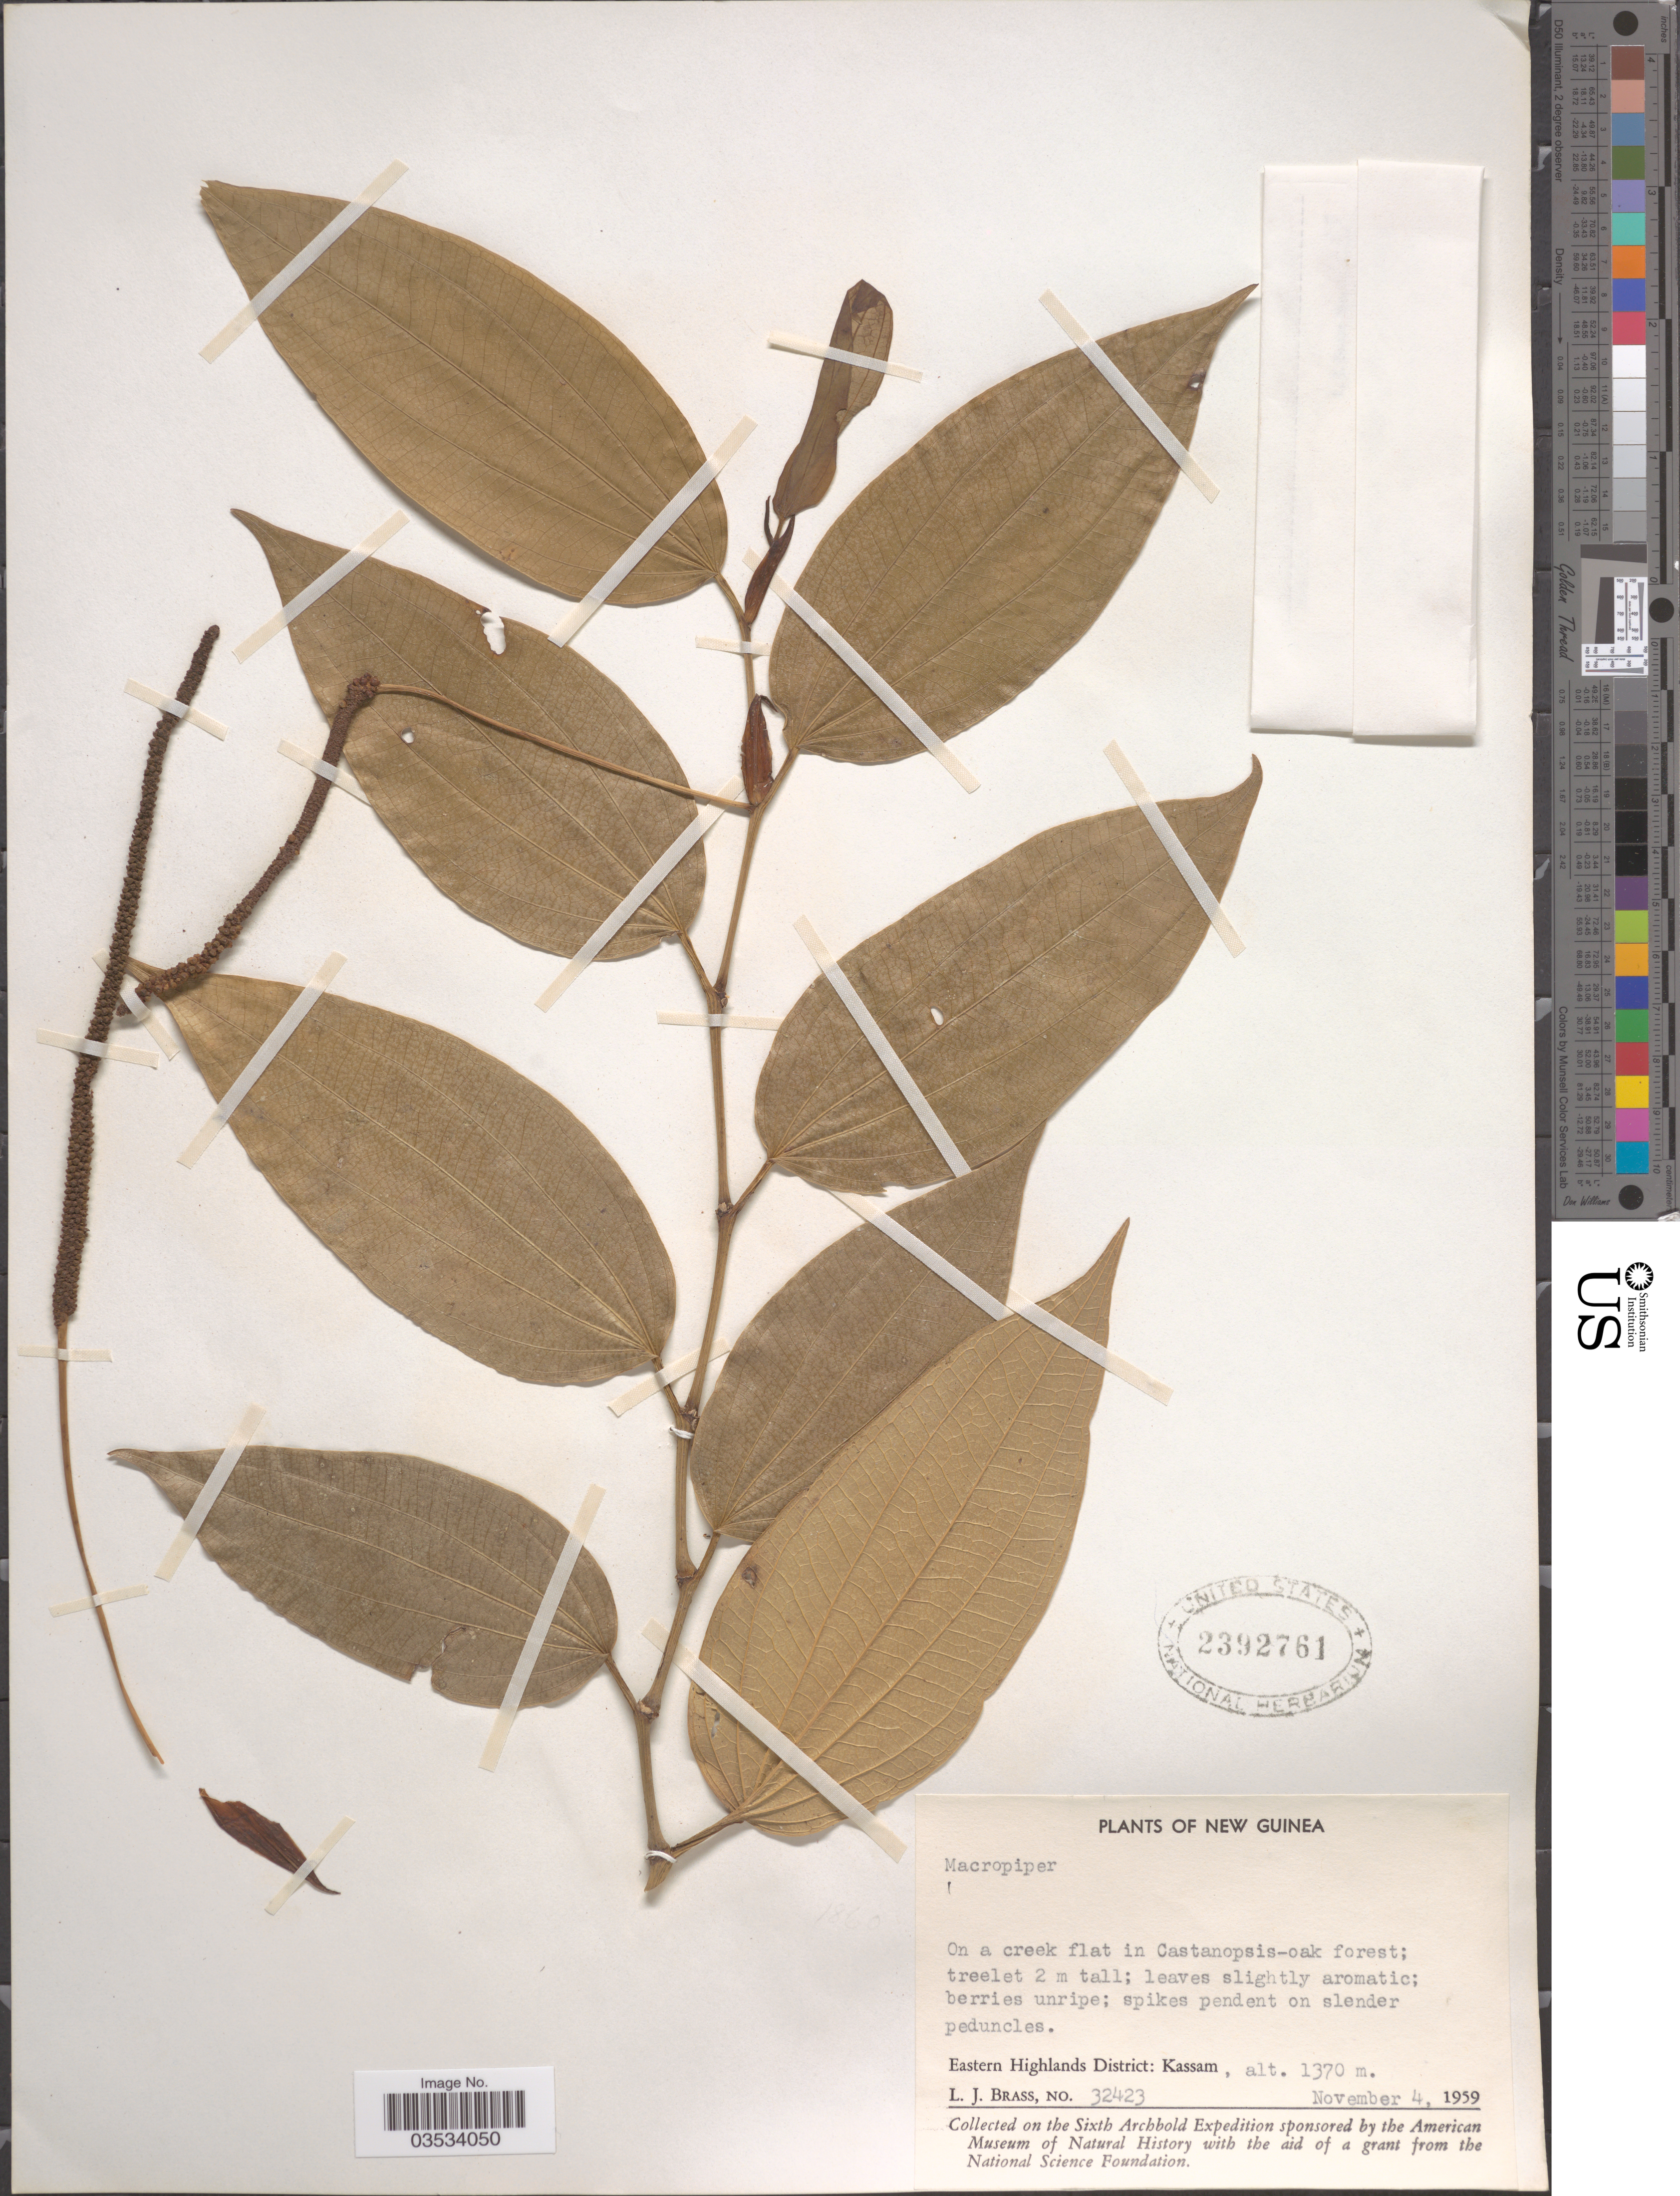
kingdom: Plantae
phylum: Tracheophyta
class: Magnoliopsida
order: Piperales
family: Piperaceae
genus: Piper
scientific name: Piper sp.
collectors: L. J. Brass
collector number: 32423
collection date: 1959-11-04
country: Papua New Guinea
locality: New Guinea. Eastern Highlands District: Kassam.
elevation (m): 1370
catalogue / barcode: US 2392761